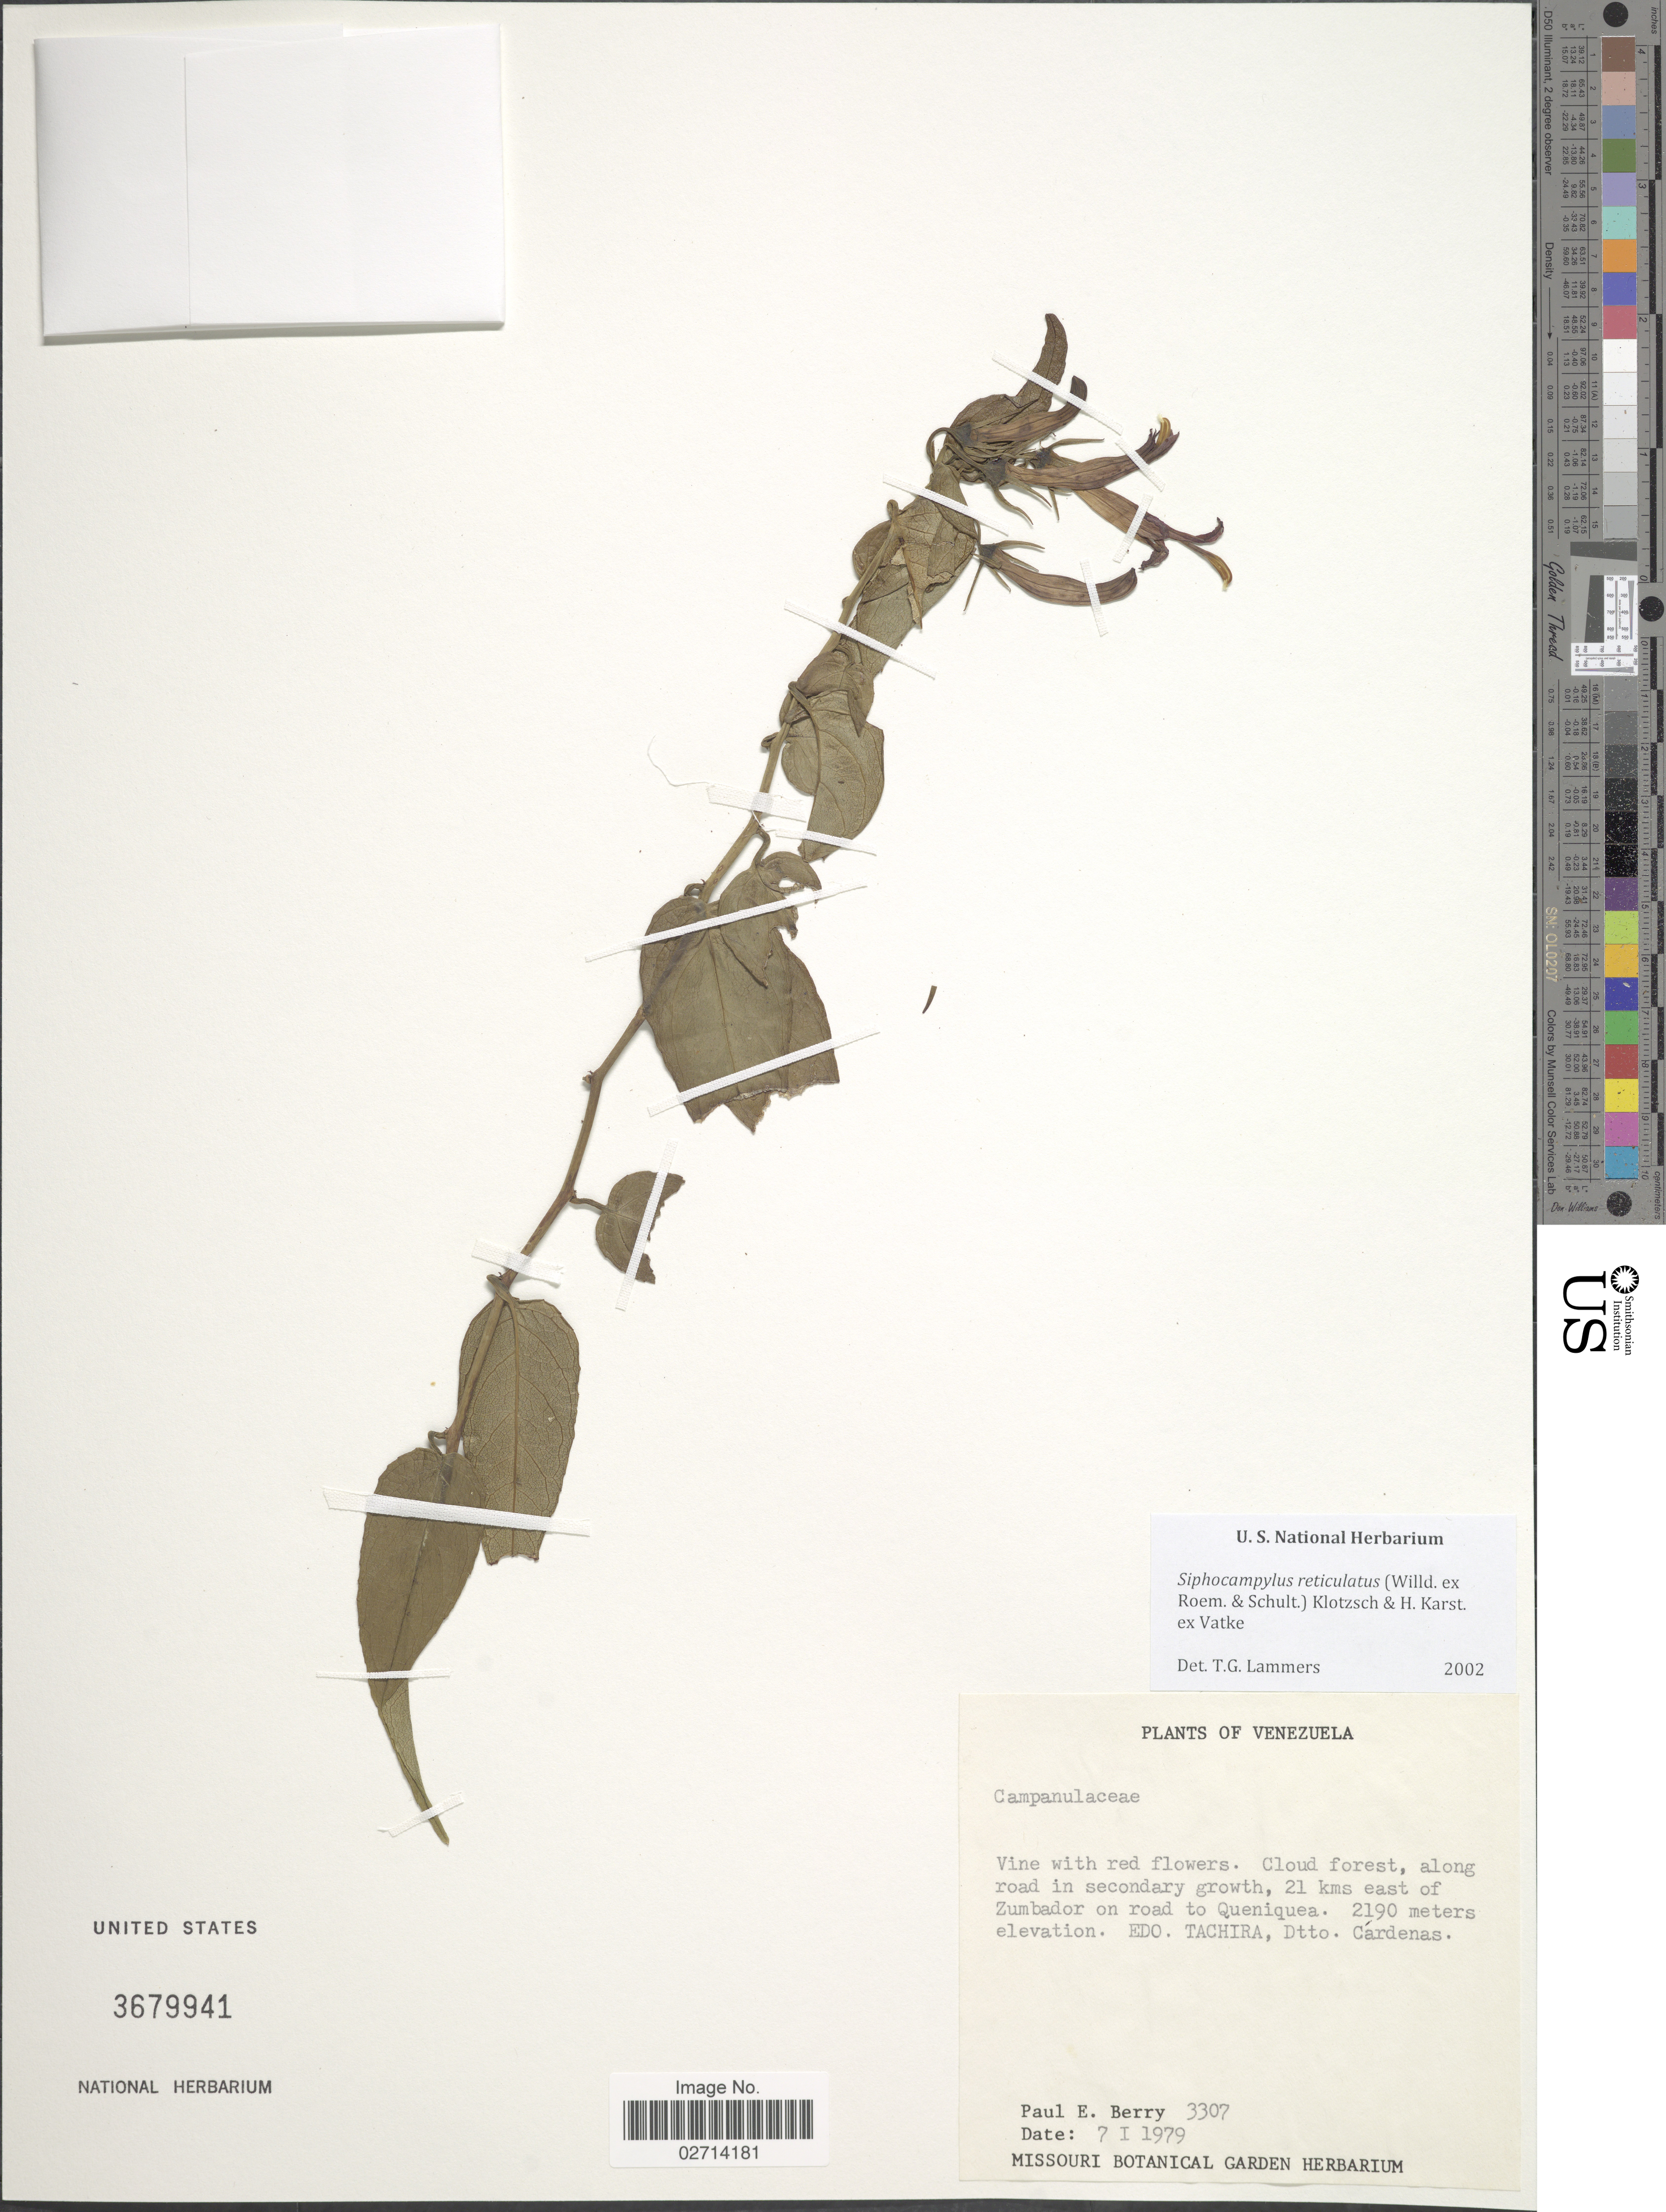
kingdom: Plantae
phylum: Tracheophyta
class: Magnoliopsida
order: Asterales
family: Campanulaceae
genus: Siphocampylus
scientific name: Siphocampylus reticulatus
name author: (Willd. ex Schult. & Roem.) Klotzsch & H. Karst. ex Vatke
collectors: P. E. Berry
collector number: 3307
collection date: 1979-01-07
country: Venezuela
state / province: Tachira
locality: Cloud forest, along road in secondary growth, 21 kms east of Zumbador on road to Queniquea, Dtto. Cardenas.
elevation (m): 2190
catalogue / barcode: US 3679941